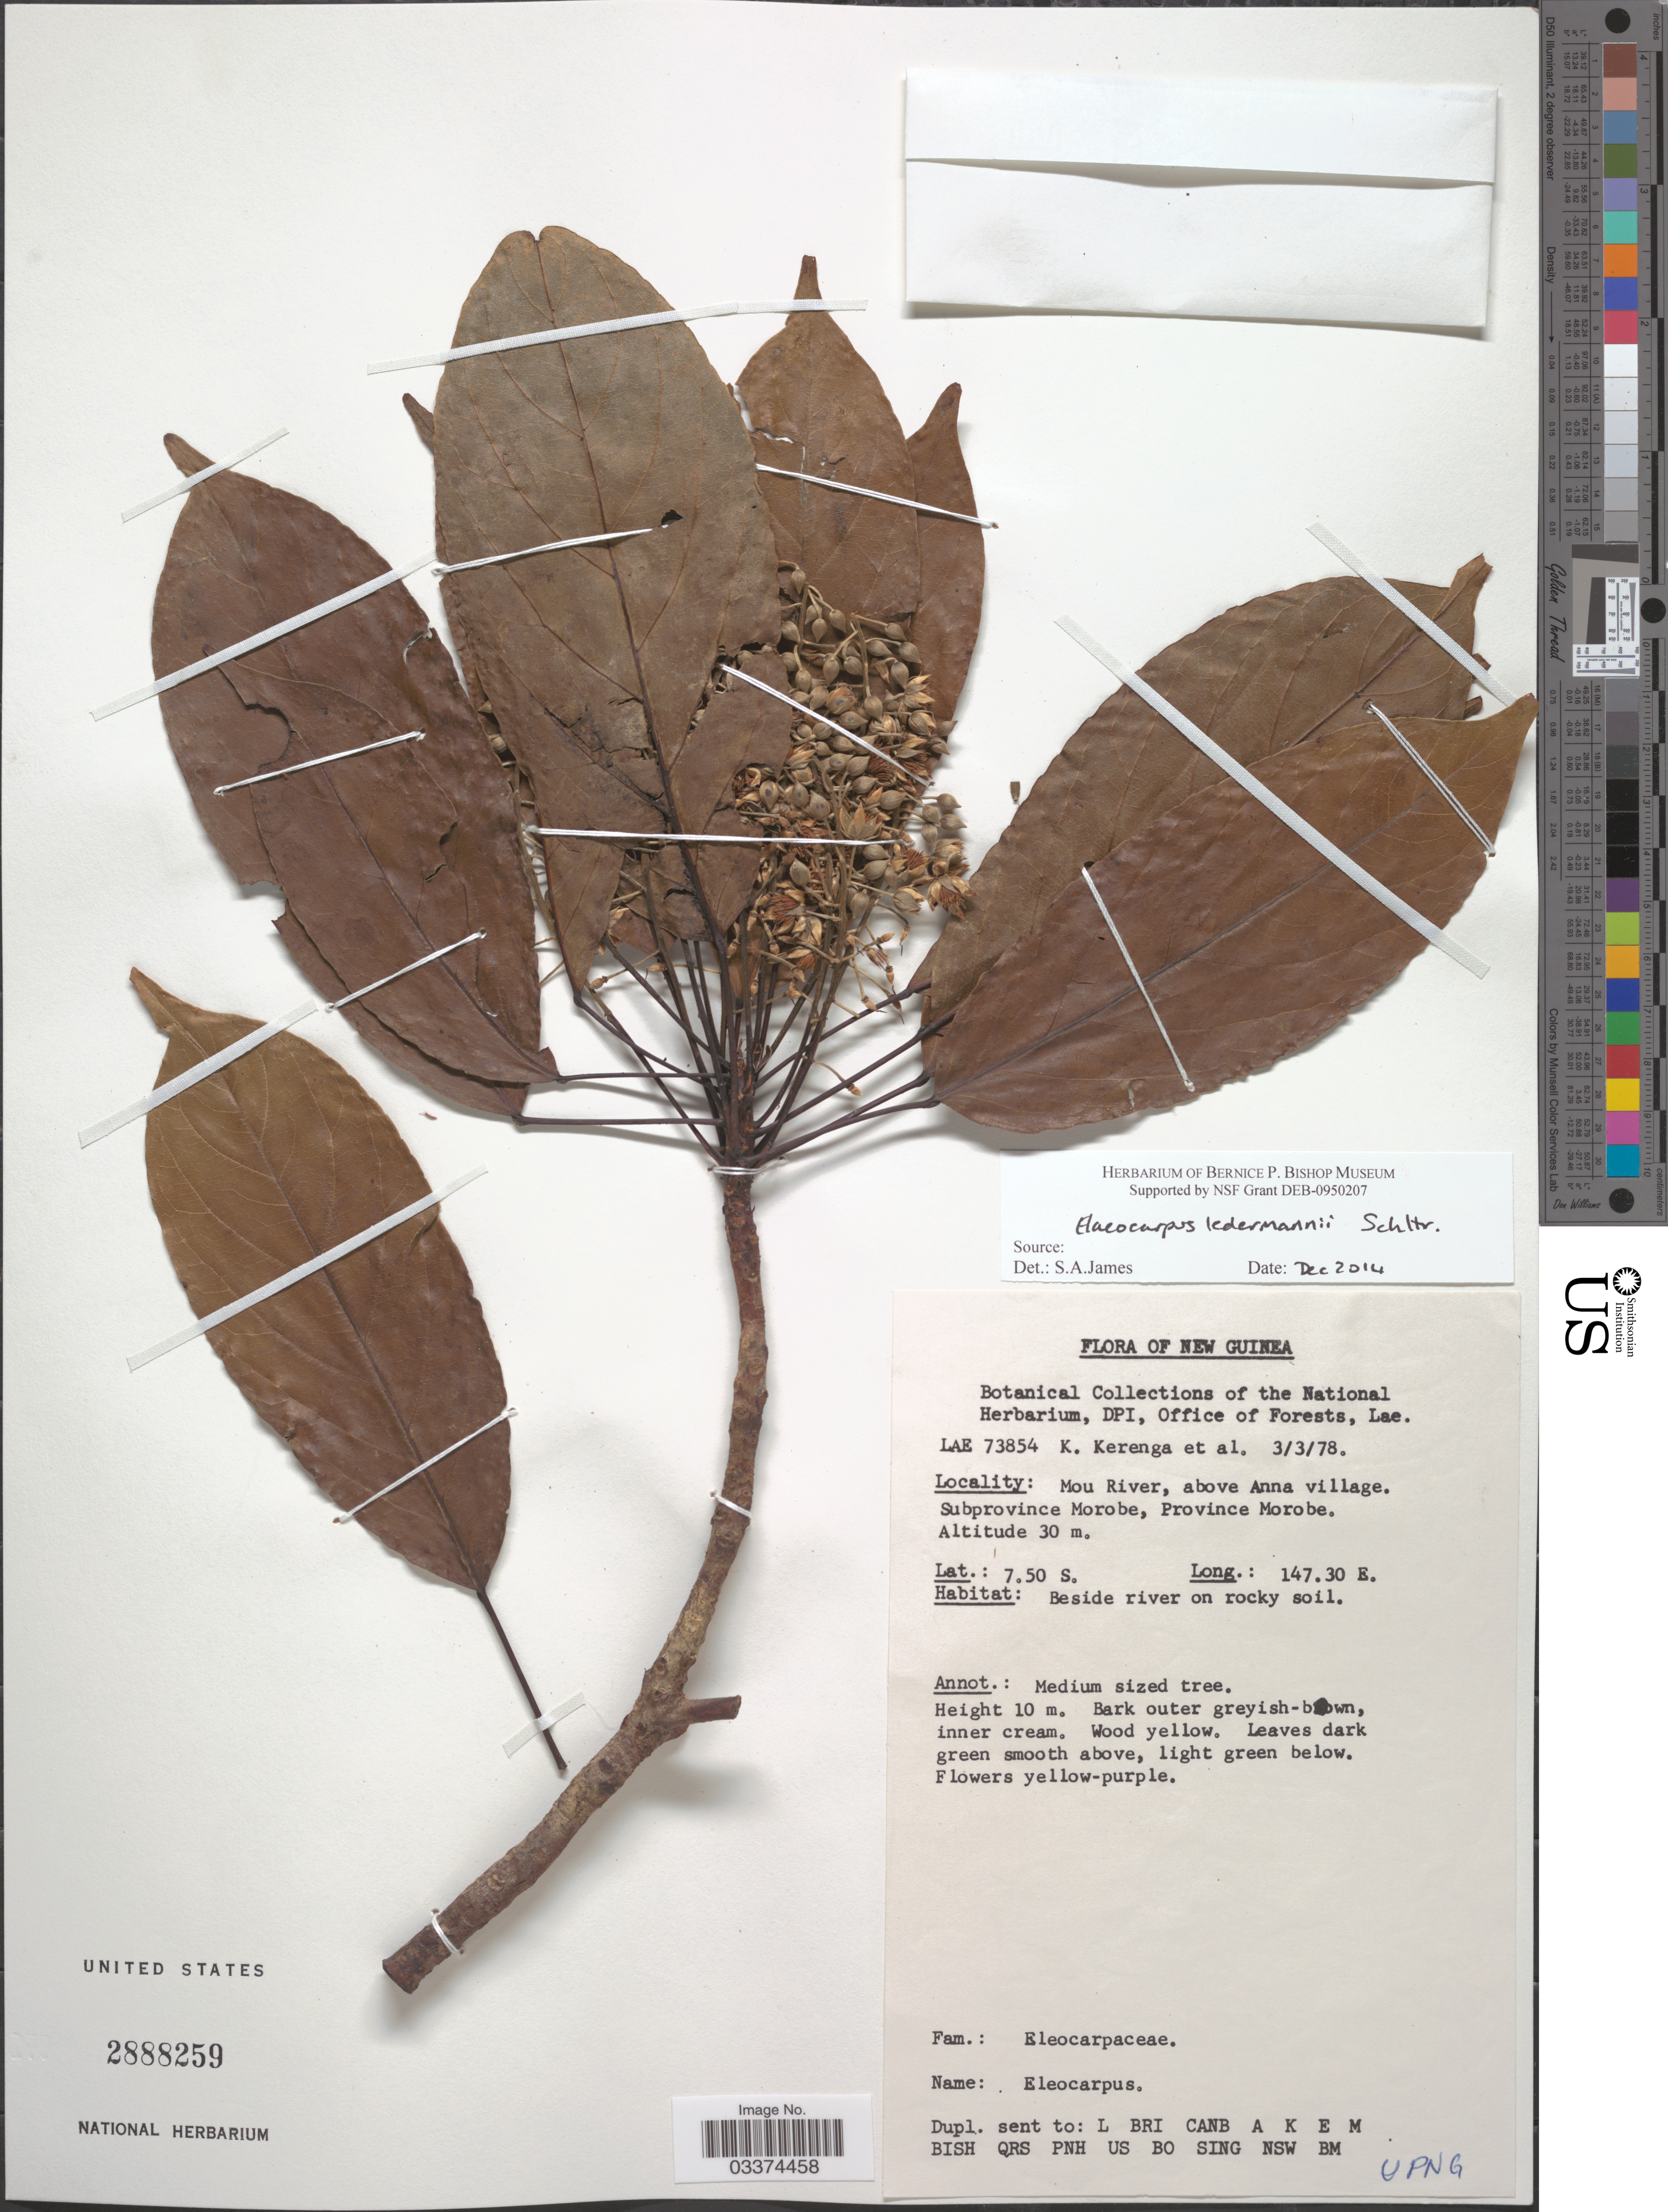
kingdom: Plantae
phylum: Tracheophyta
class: Magnoliopsida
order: Oxalidales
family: Elaeocarpaceae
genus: Elaeocarpus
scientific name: Elaeocarpus ledermannii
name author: Schltr.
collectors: K. Kerenga & et al.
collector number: LAE73854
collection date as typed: Transcribed d/m/y: 3/3/78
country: Papua New Guinea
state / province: Morobe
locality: New Guinea, Mou River, above Anna village. Subprovince Morobe.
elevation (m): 30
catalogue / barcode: US 2888259